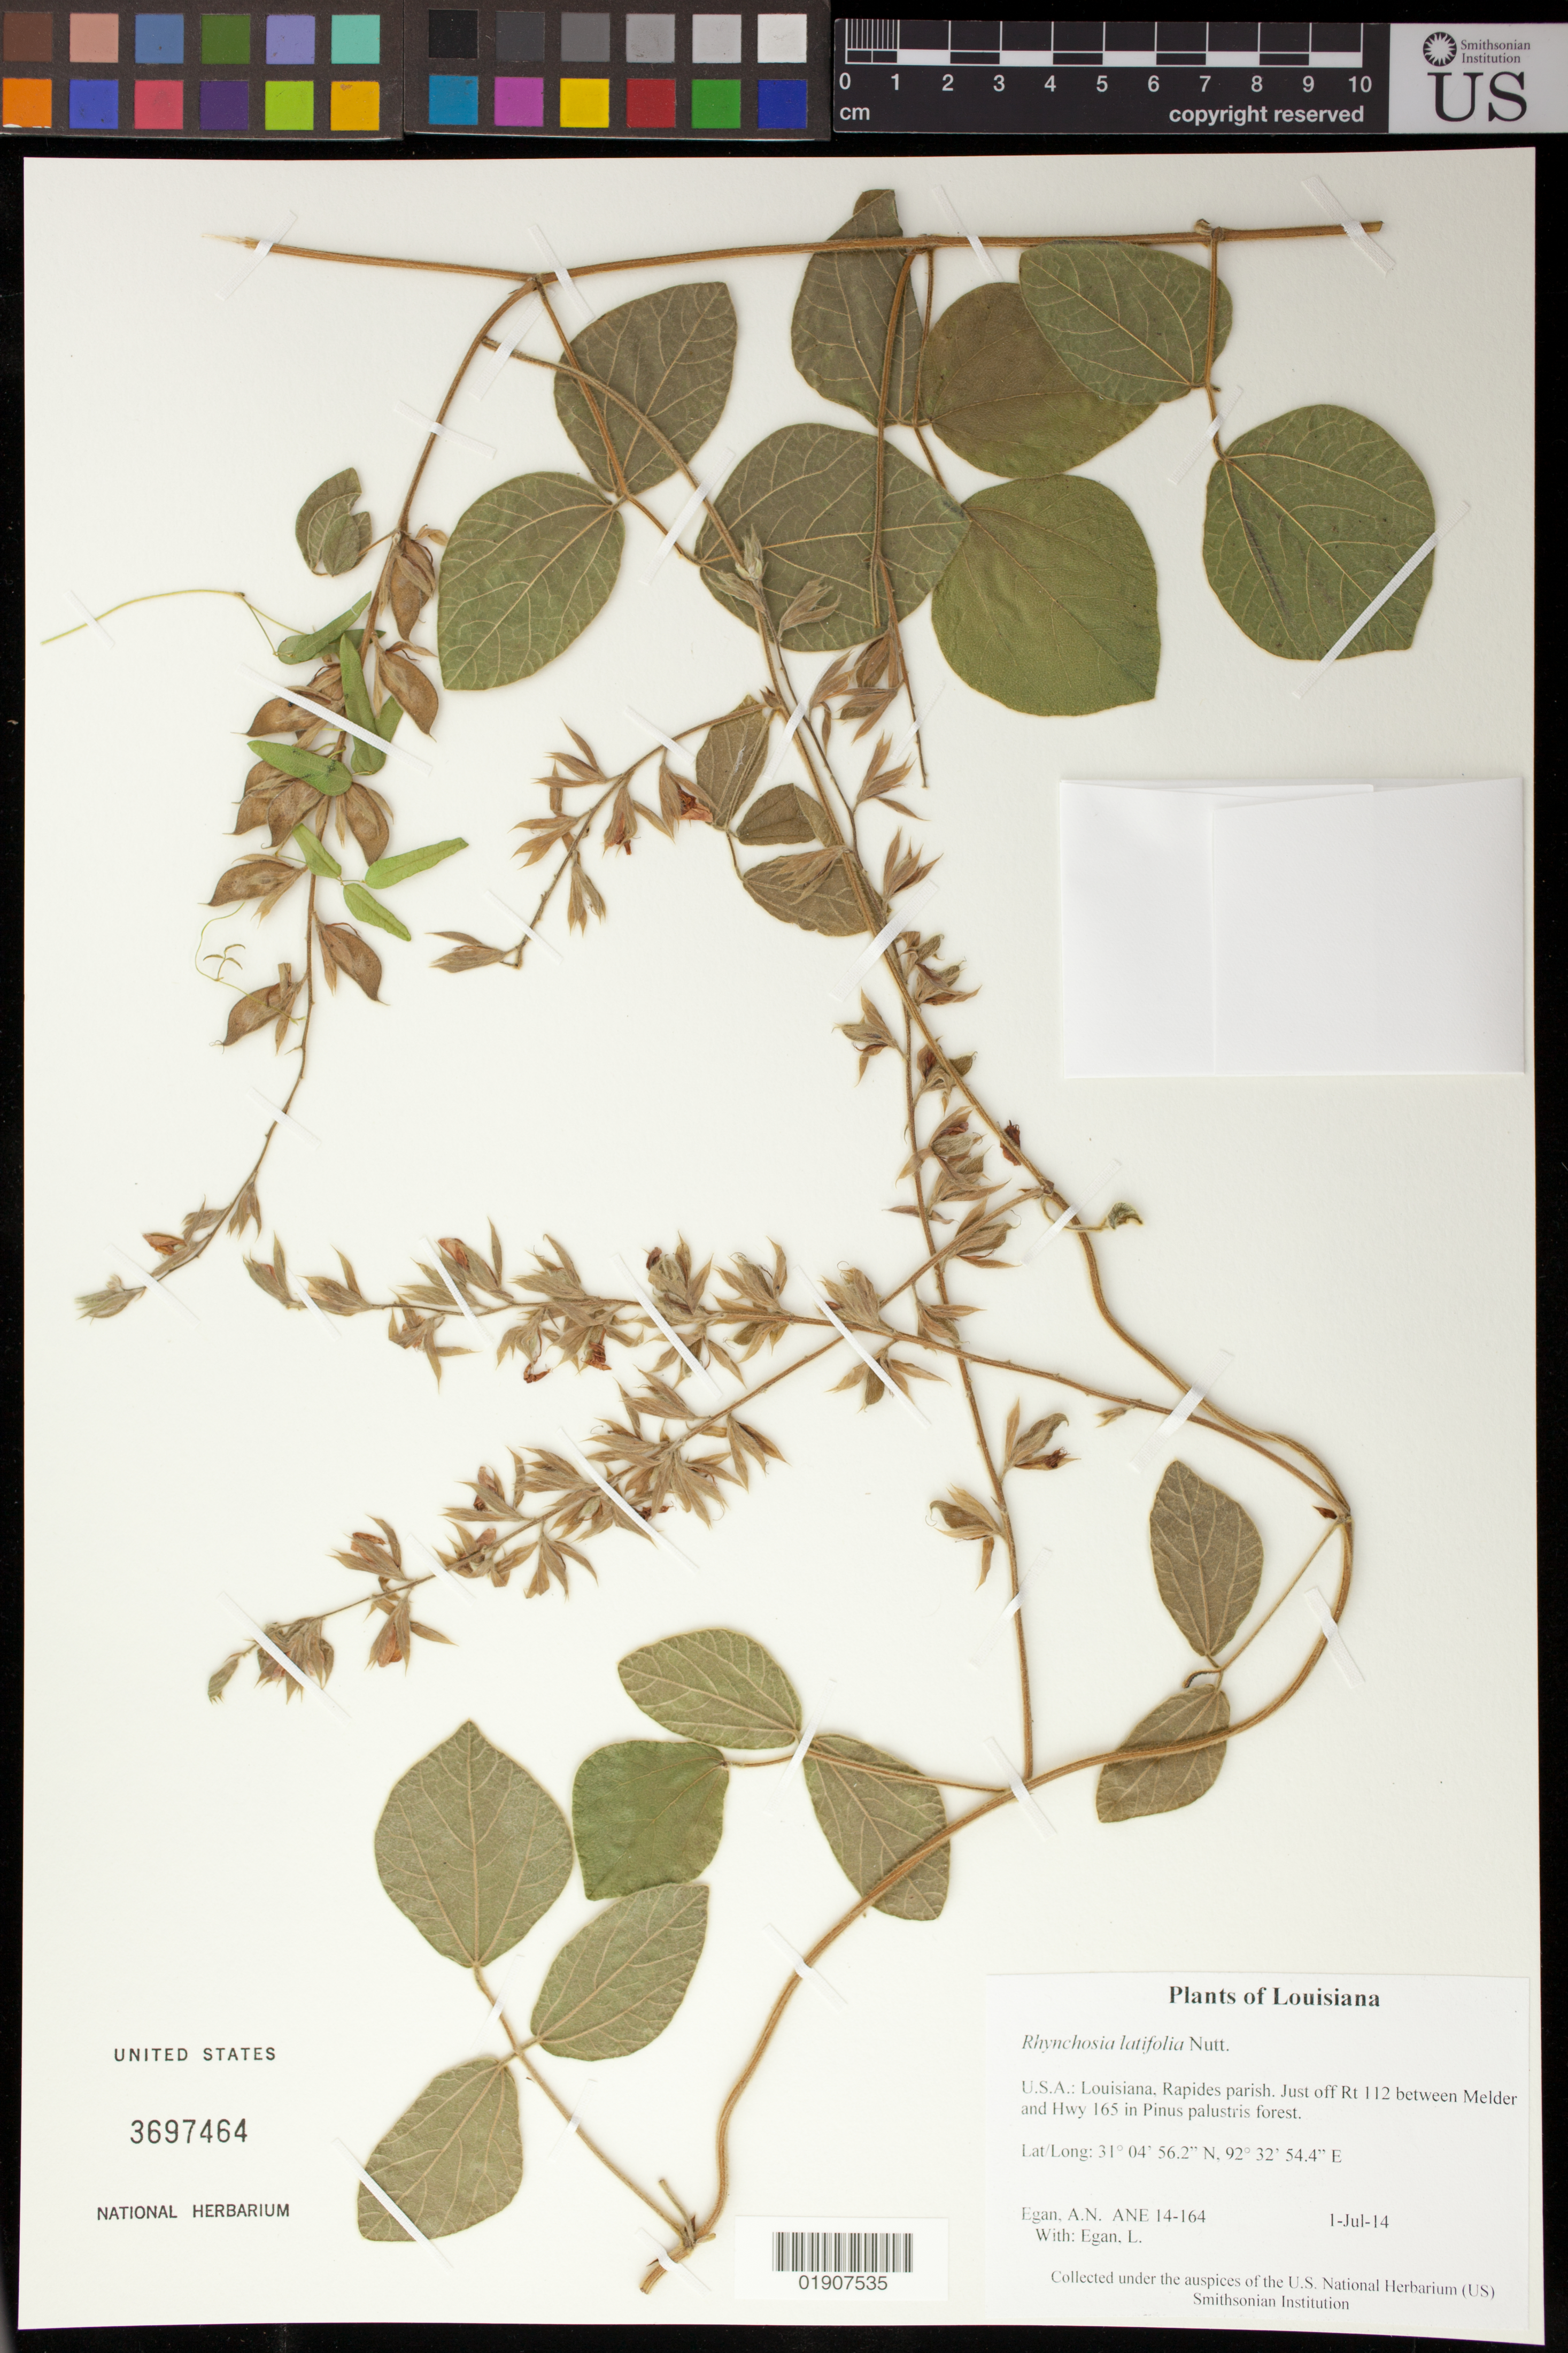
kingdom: Plantae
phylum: Tracheophyta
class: Magnoliopsida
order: Fabales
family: Fabaceae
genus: Rhynchosia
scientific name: Rhynchosia latifolia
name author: Nutt. ex Torr. & A. Gray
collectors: A. N. Egan & L. Egan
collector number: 14-164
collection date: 2014-07-01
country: United States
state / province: Louisiana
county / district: Rapides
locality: Just off Rt 112 between Melder and Hwy 165 in Pinus palustris forest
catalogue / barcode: US 3697464